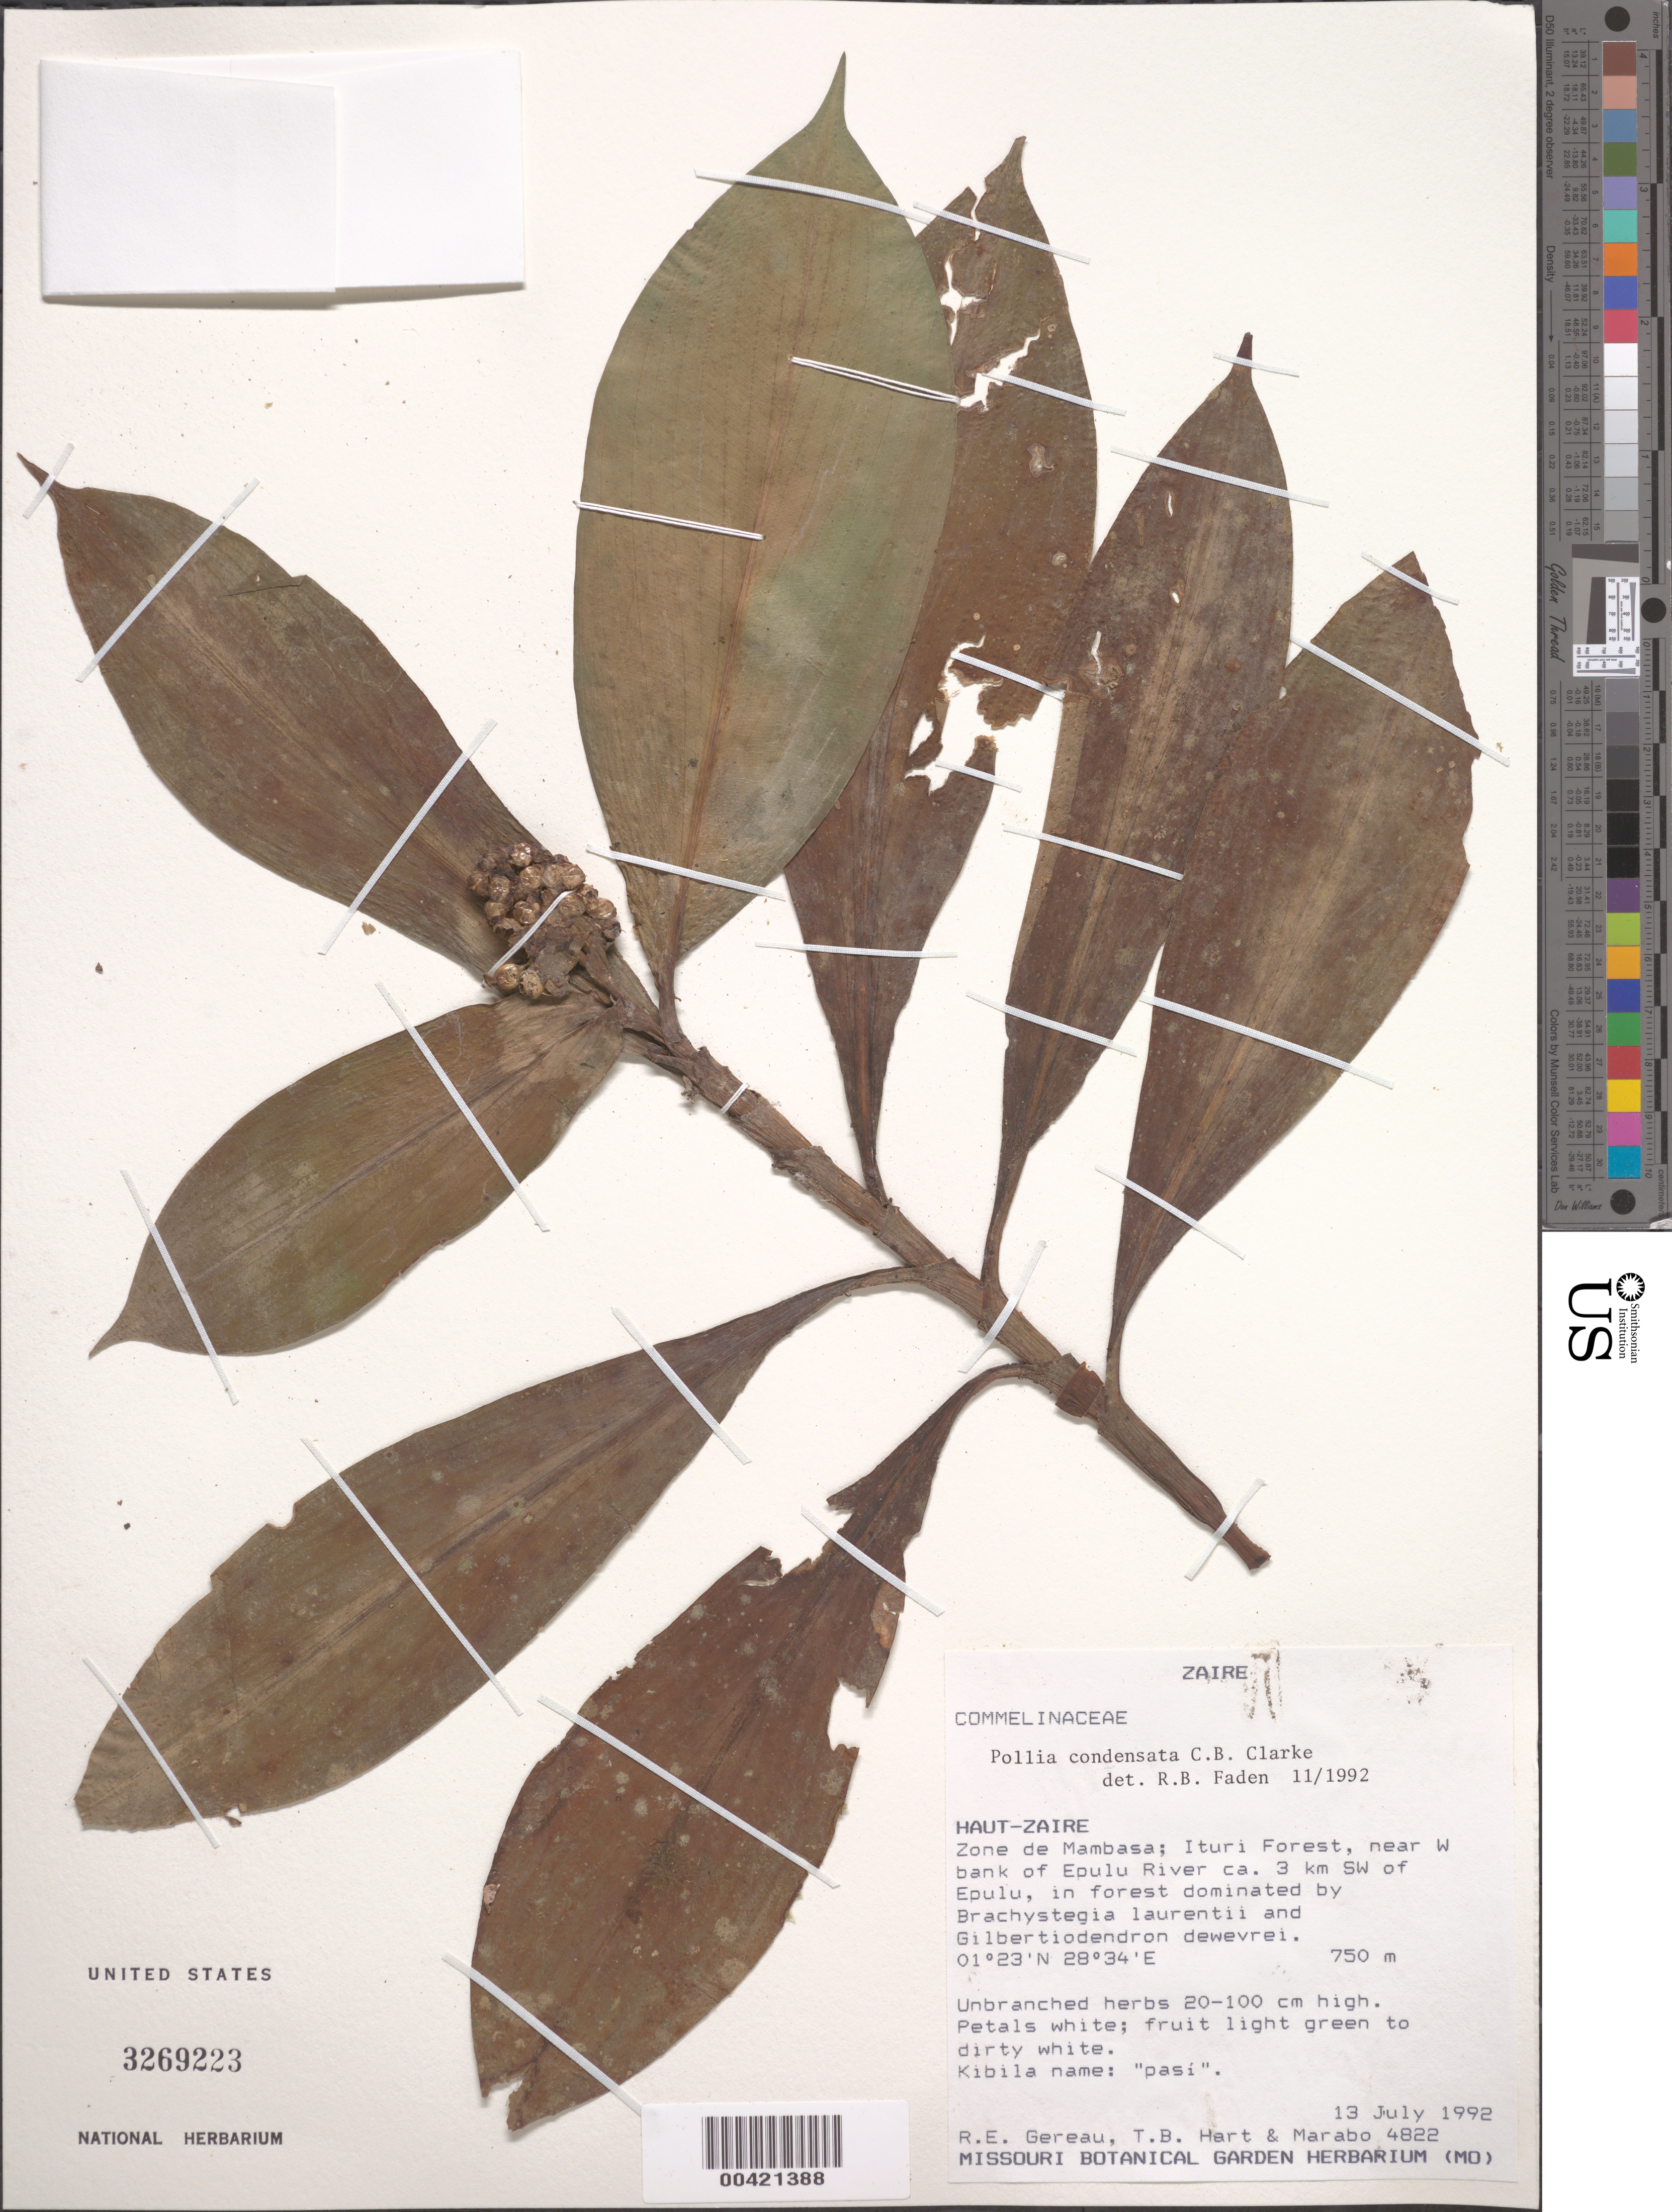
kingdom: Plantae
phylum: Tracheophyta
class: Liliopsida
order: Commelinales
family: Commelinaceae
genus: Pollia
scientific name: Pollia condensata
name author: C.B. Clarke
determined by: Faden, Robert B., (US), Smithsonian Institution - National Museum of Natural History (UNITED STATES)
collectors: R. E. Gereau, T. B. Hart & -. Marabo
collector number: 4822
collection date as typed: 13 Jul 1992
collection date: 1992-07-13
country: Congo, Democratic Republic of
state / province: Nord-Kivu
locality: Ituri forest w bank of epulu river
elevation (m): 750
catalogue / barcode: US 3269223